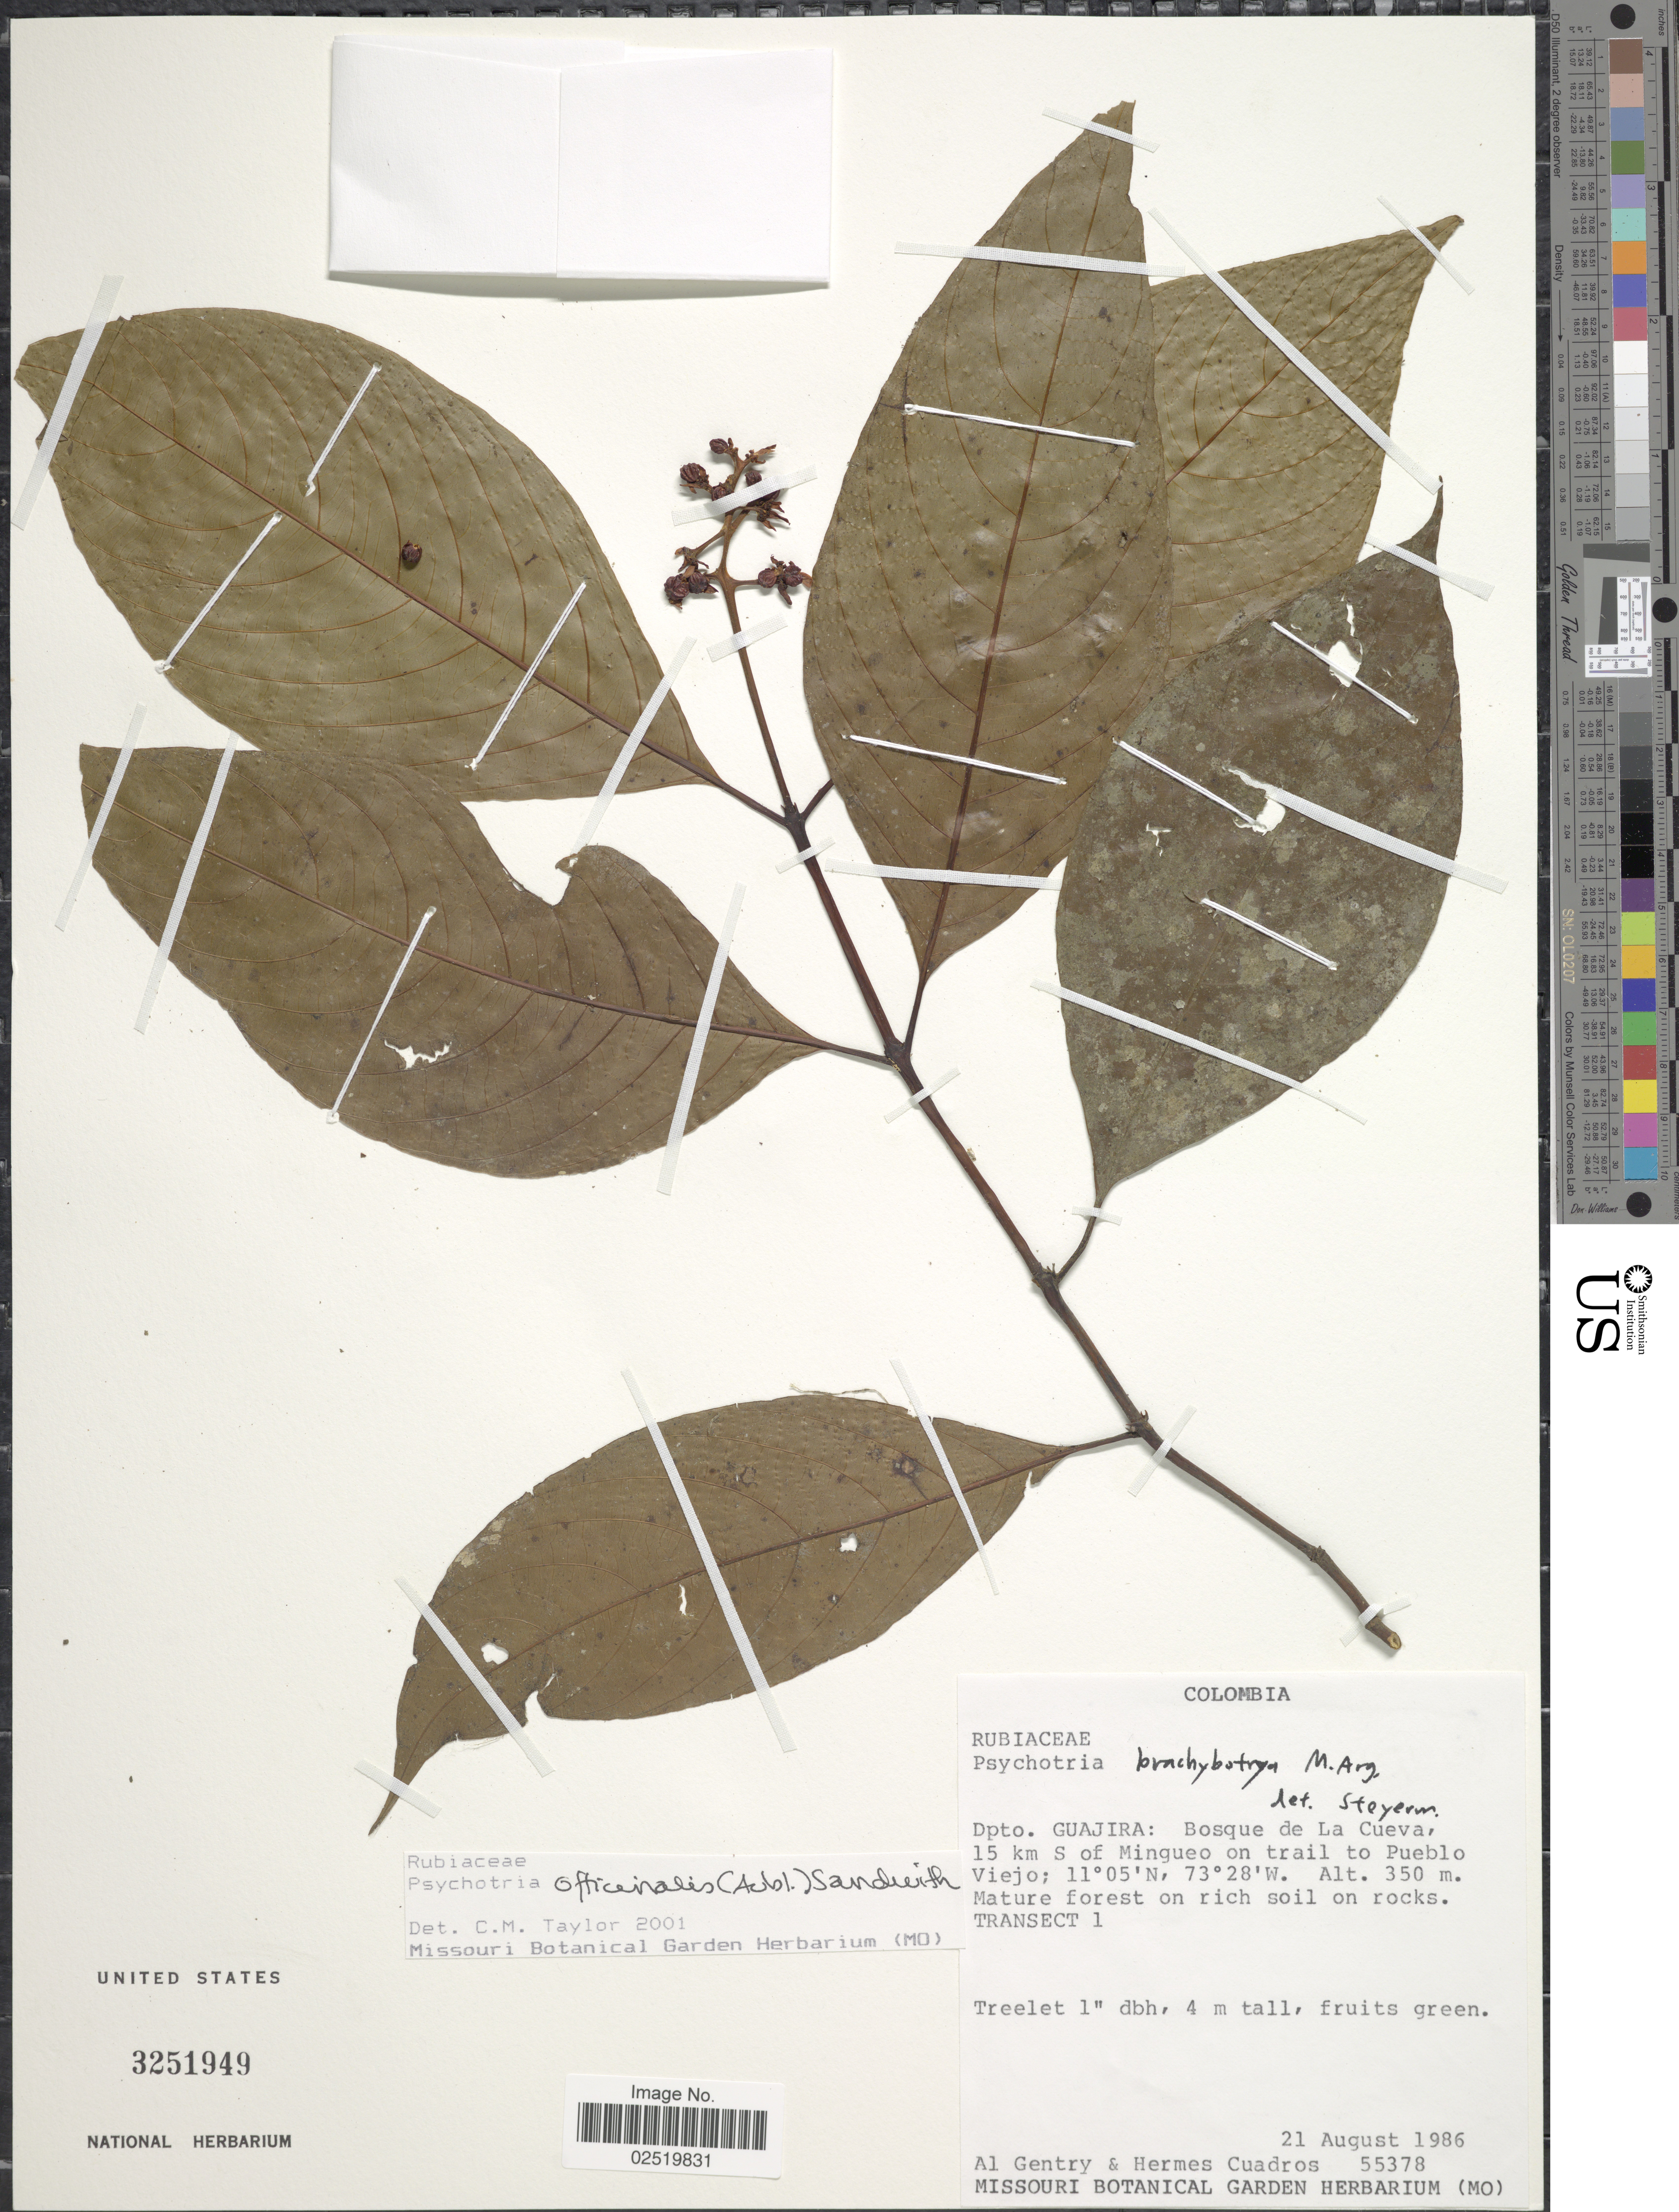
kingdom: Plantae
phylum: Tracheophyta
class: Magnoliopsida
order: Gentianales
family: Rubiaceae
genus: Psychotria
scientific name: Psychotria officinalis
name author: (Aubl.) Raeusch.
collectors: A. H. Gentry & H. Cuadros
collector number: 55378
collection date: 1986-08-21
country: Colombia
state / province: La Guajira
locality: Bosque de La Cueva, 15 km S of Mingueo on trail to Pueblo Viejo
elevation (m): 350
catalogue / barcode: US 3251949